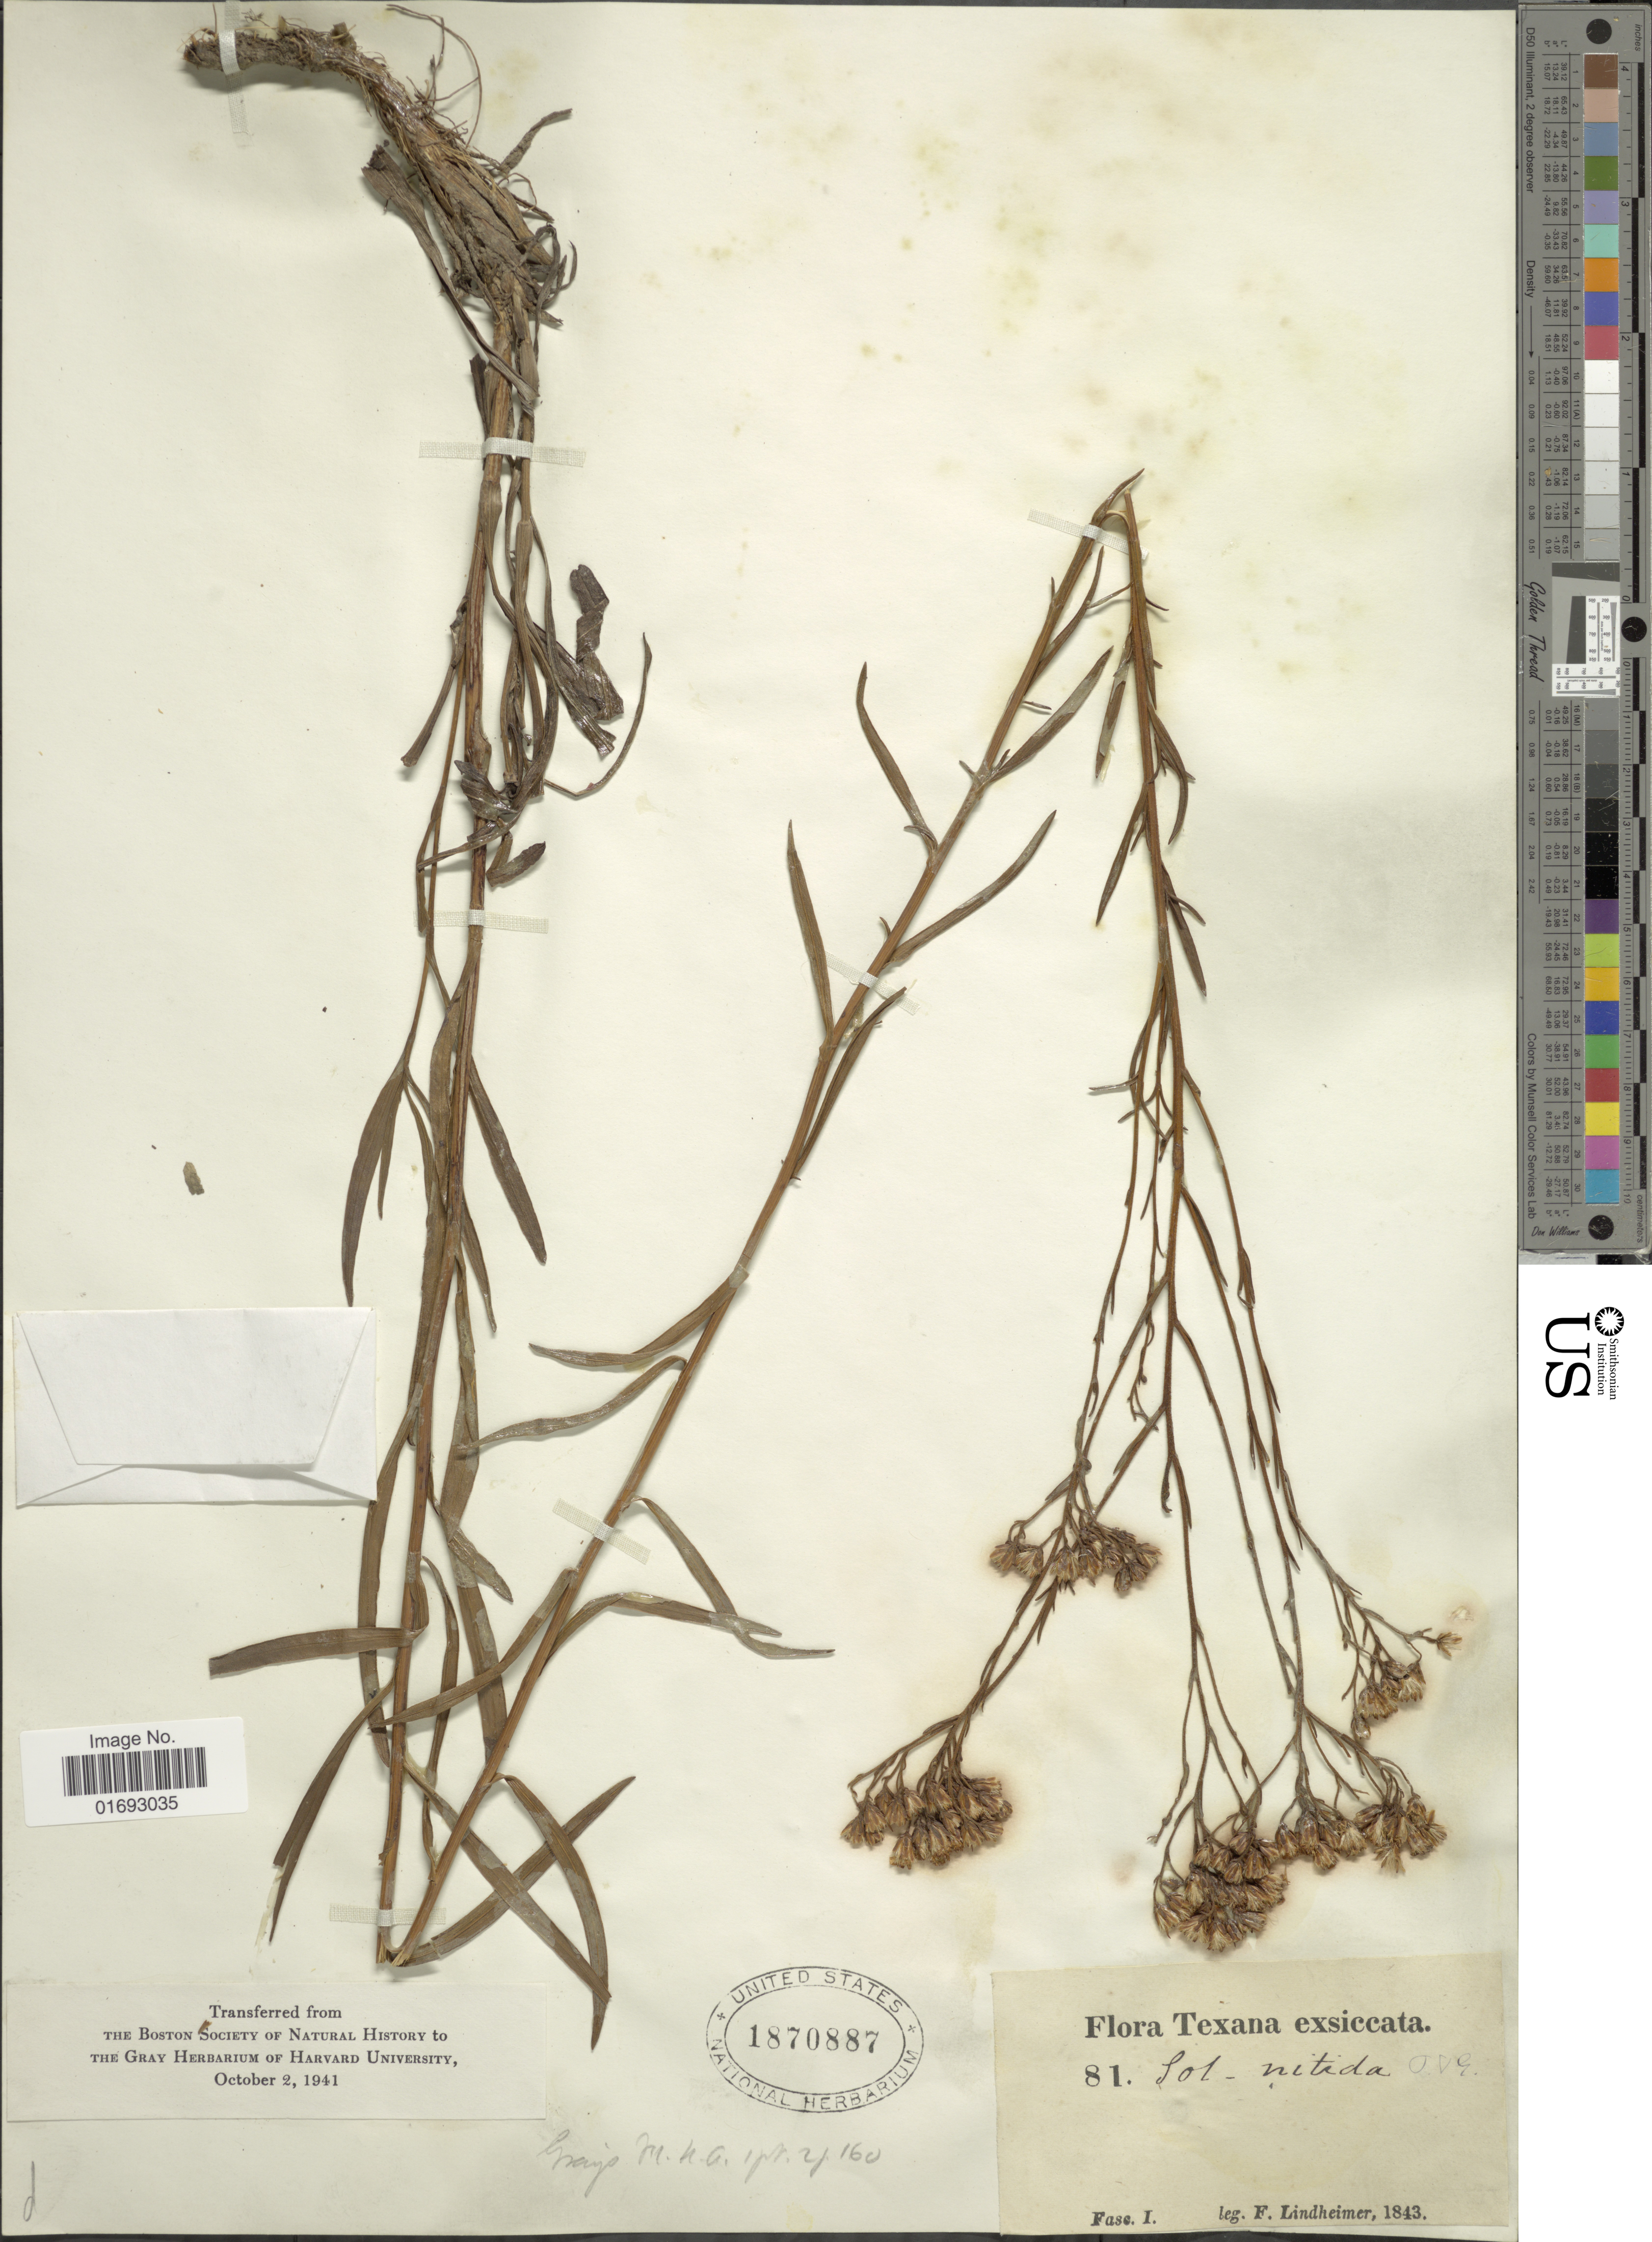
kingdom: Plantae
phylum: Tracheophyta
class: Magnoliopsida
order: Asterales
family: Asteraceae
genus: Oligoneuron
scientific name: Oligoneuron nitidum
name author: (Torr. & A. Gray) Small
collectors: F. Lindheimer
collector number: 81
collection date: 1843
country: United States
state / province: Texas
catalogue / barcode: US 1870887